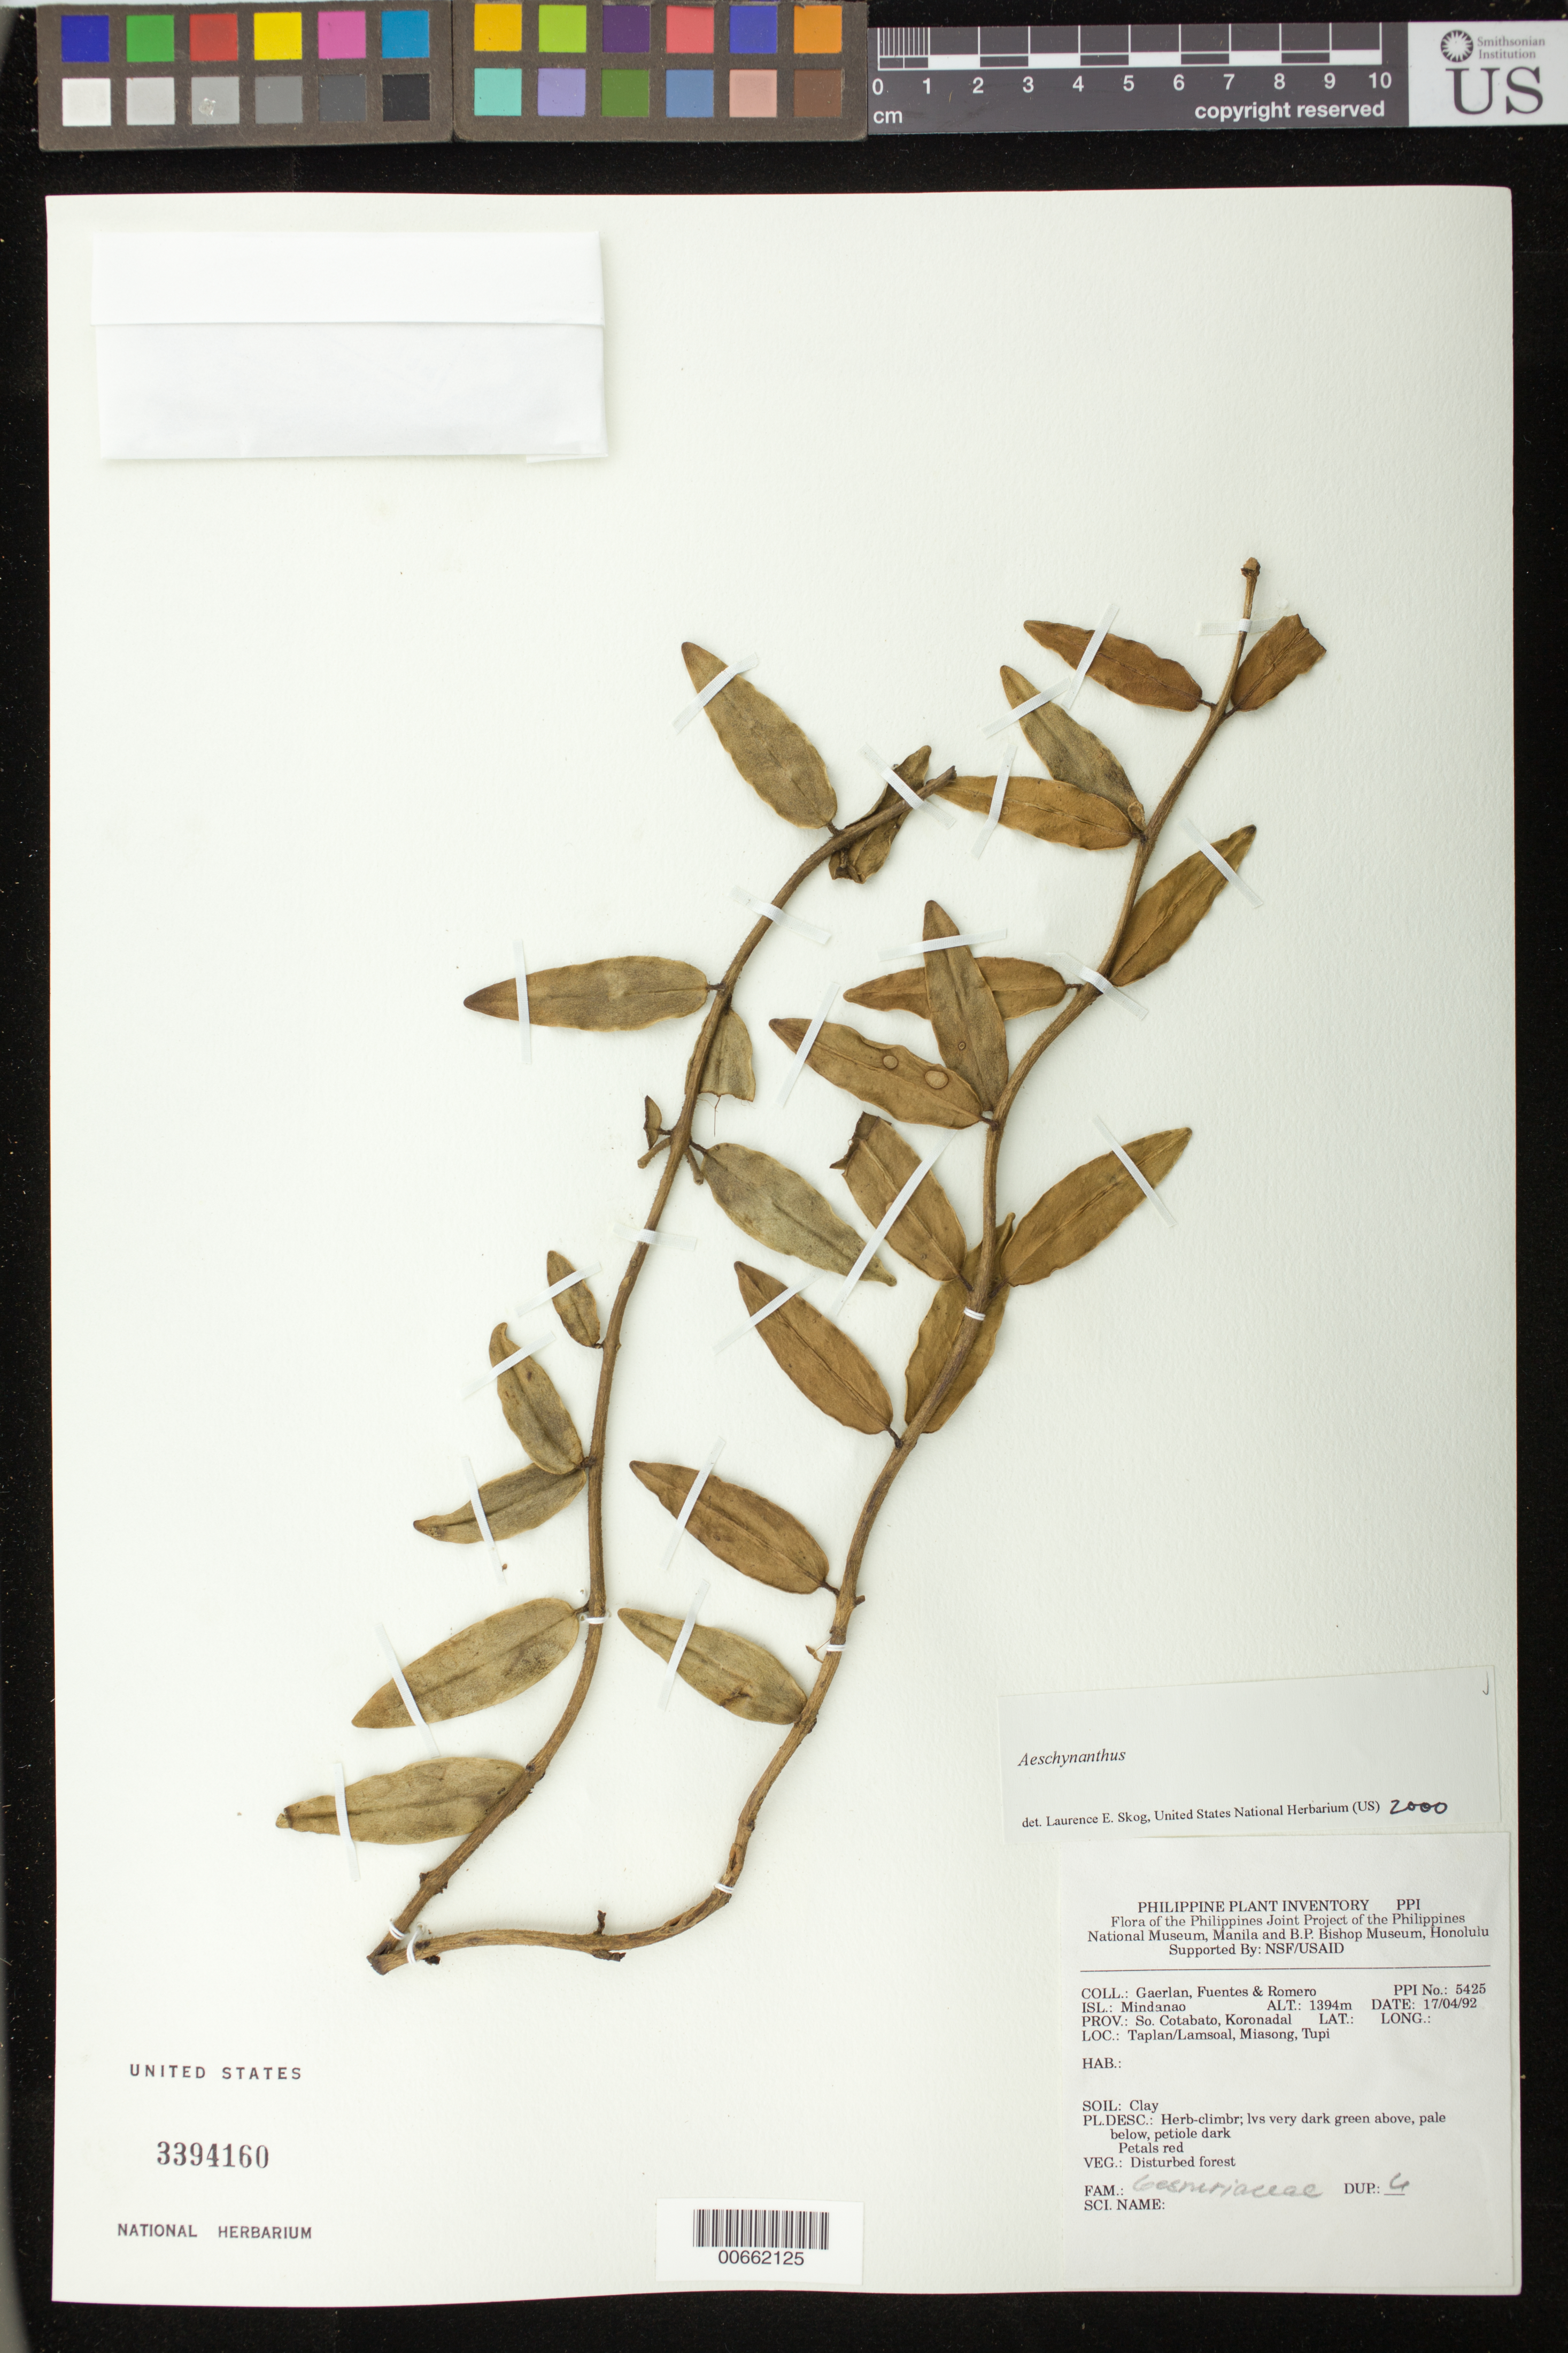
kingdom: Plantae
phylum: Tracheophyta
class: Magnoliopsida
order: Lamiales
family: Gesneriaceae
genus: Aeschynanthus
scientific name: Aeschynanthus sp.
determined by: Skog, Laurence E.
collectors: F. Gaerlan, -. Fuentes & -. Romero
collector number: PPI No. 5425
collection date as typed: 17 Apr 1992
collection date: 1992-04-17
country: Philippines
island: Mindanao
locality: So. Cotabato; Koronadal, Taplan/Lamsoal, Miasong, Tupi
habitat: Disturbed forest; soil clay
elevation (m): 1394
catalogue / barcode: US 3394160